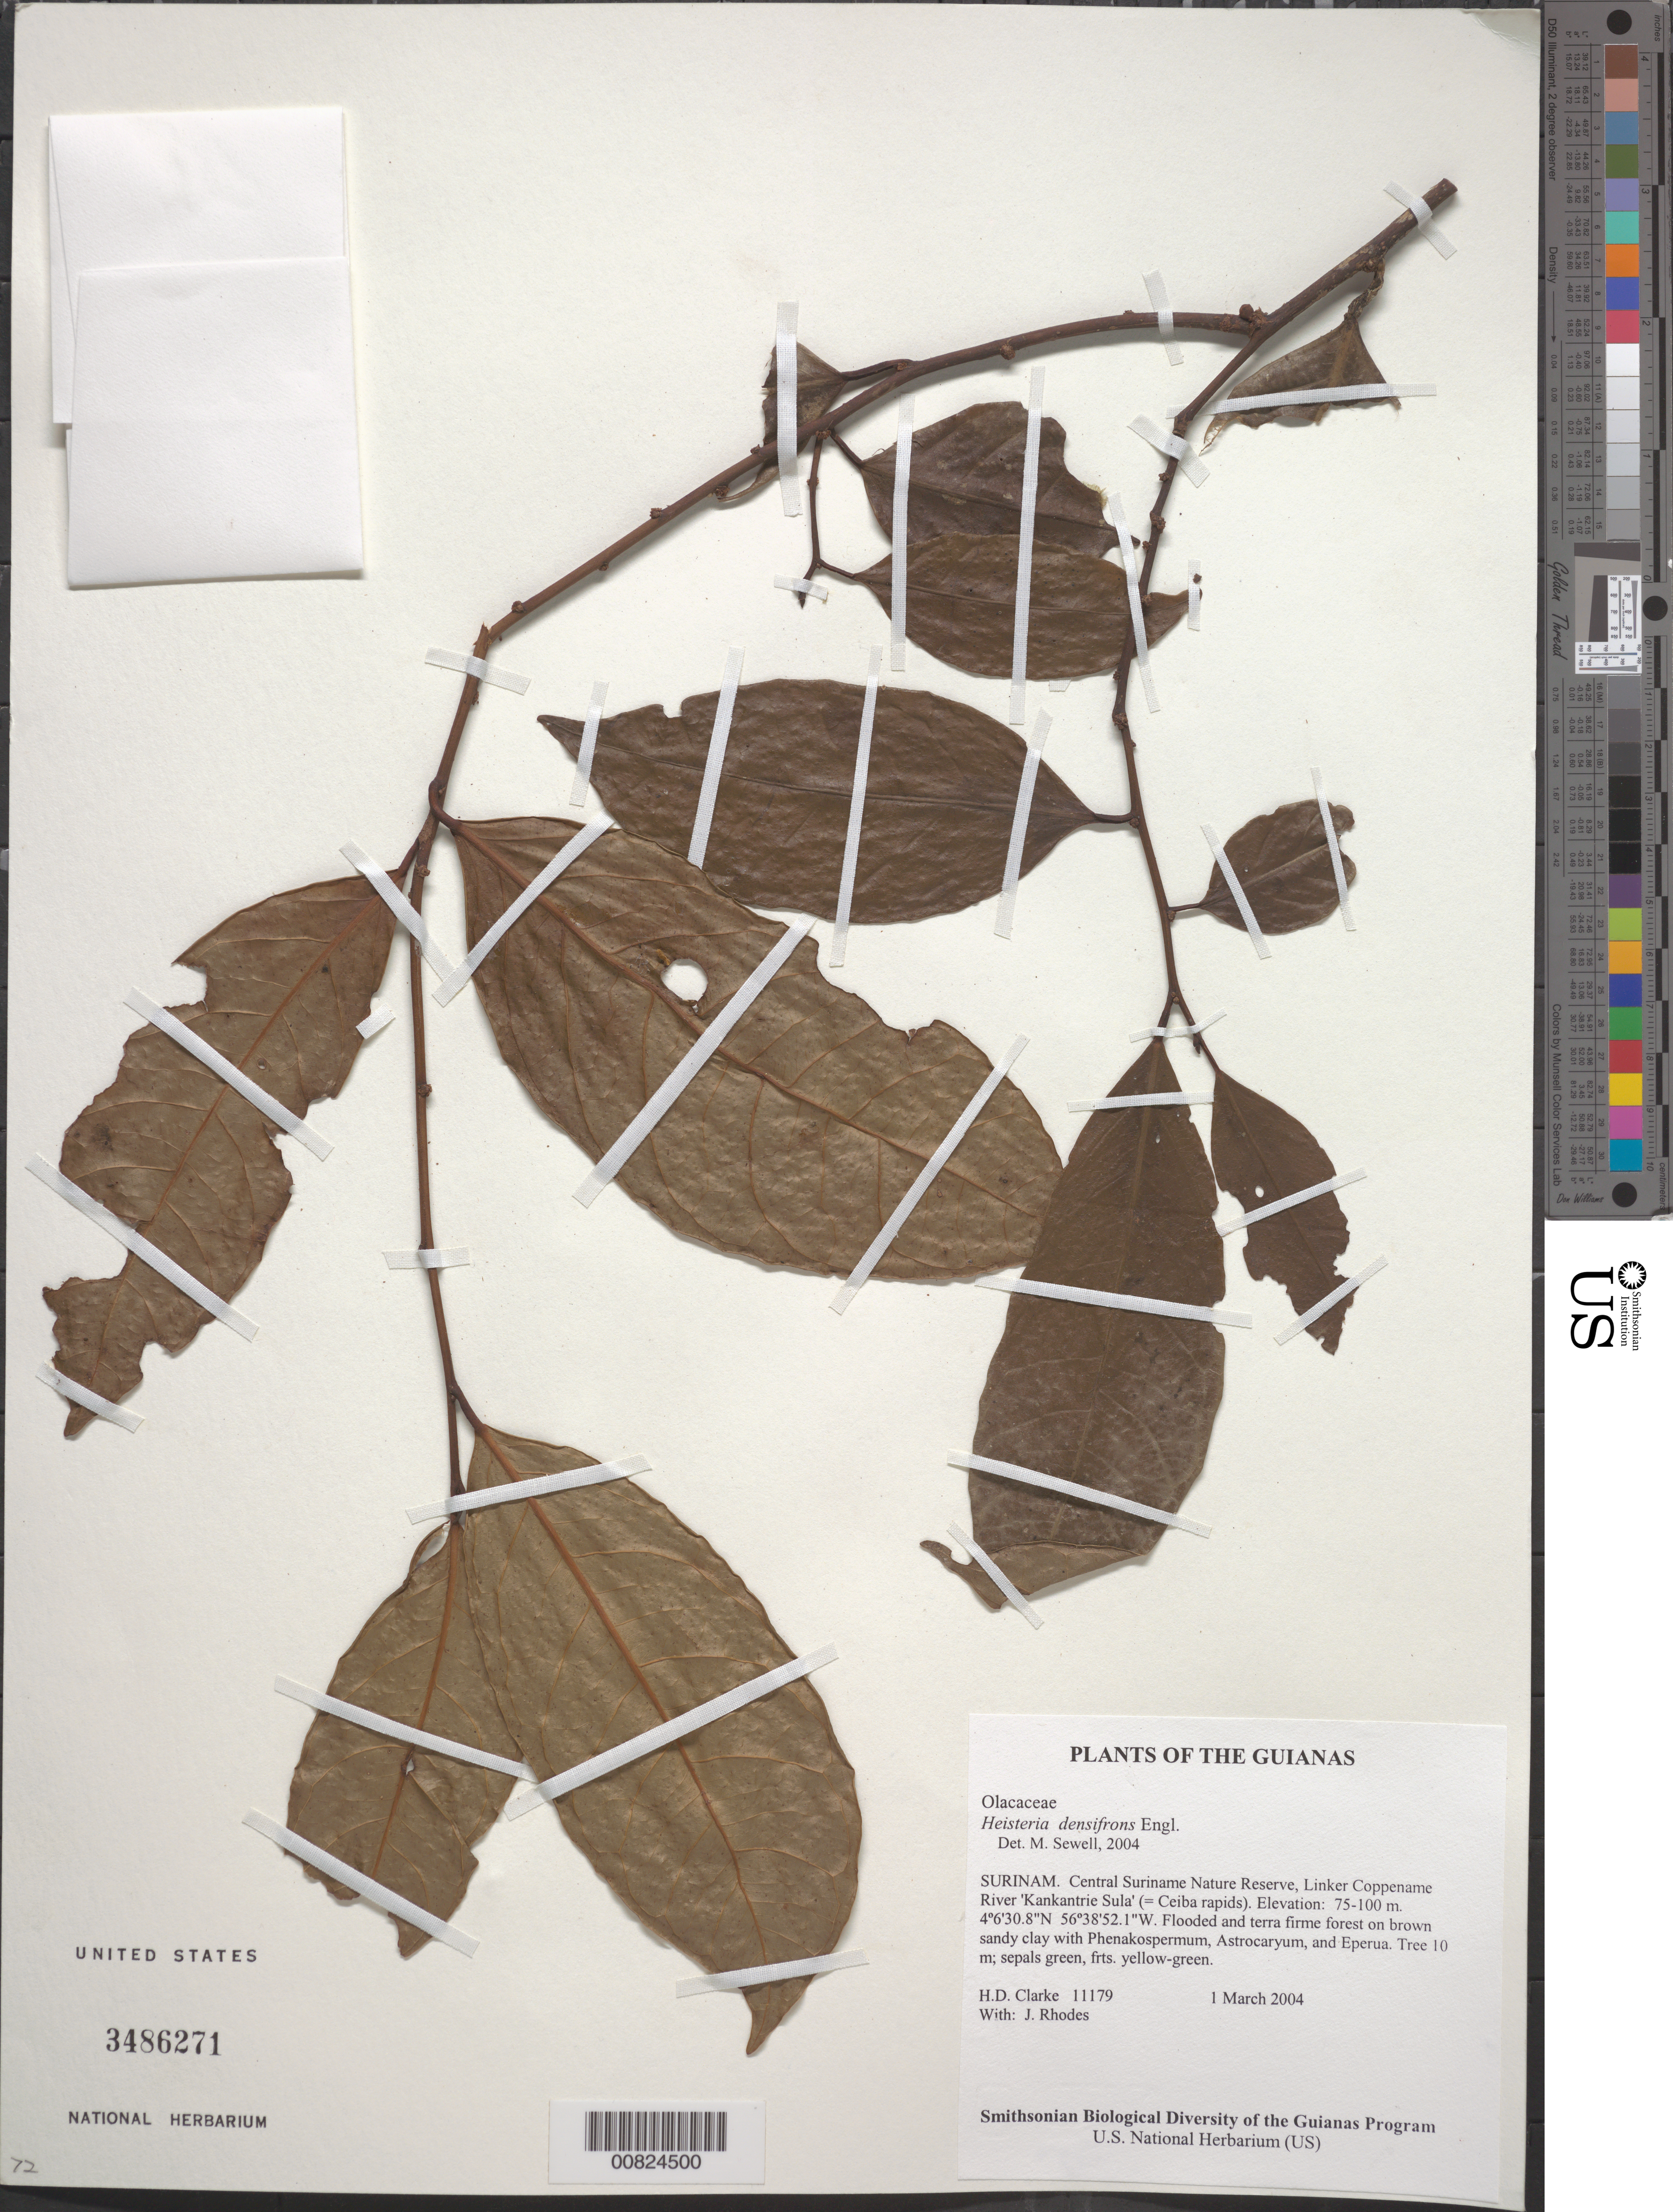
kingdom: Plantae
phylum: Tracheophyta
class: Magnoliopsida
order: Santalales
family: Erythropalaceae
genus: Heisteria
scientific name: Heisteria densifrons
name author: Engl.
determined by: Sewell, M.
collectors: H. D. Clarke & J. Rhodes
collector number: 11179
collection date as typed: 1 March 2004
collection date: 2004-03-01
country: Suriname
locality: Central Suriname Nature Reserve, Linker Coppename River 'Kankantrie Sula' (= Ceiba rapids)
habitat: Flooded and terra firme forest on brown sandy clay with Phenakospermum, Astrocaryum, and Eperua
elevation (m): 75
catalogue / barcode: US 3486271